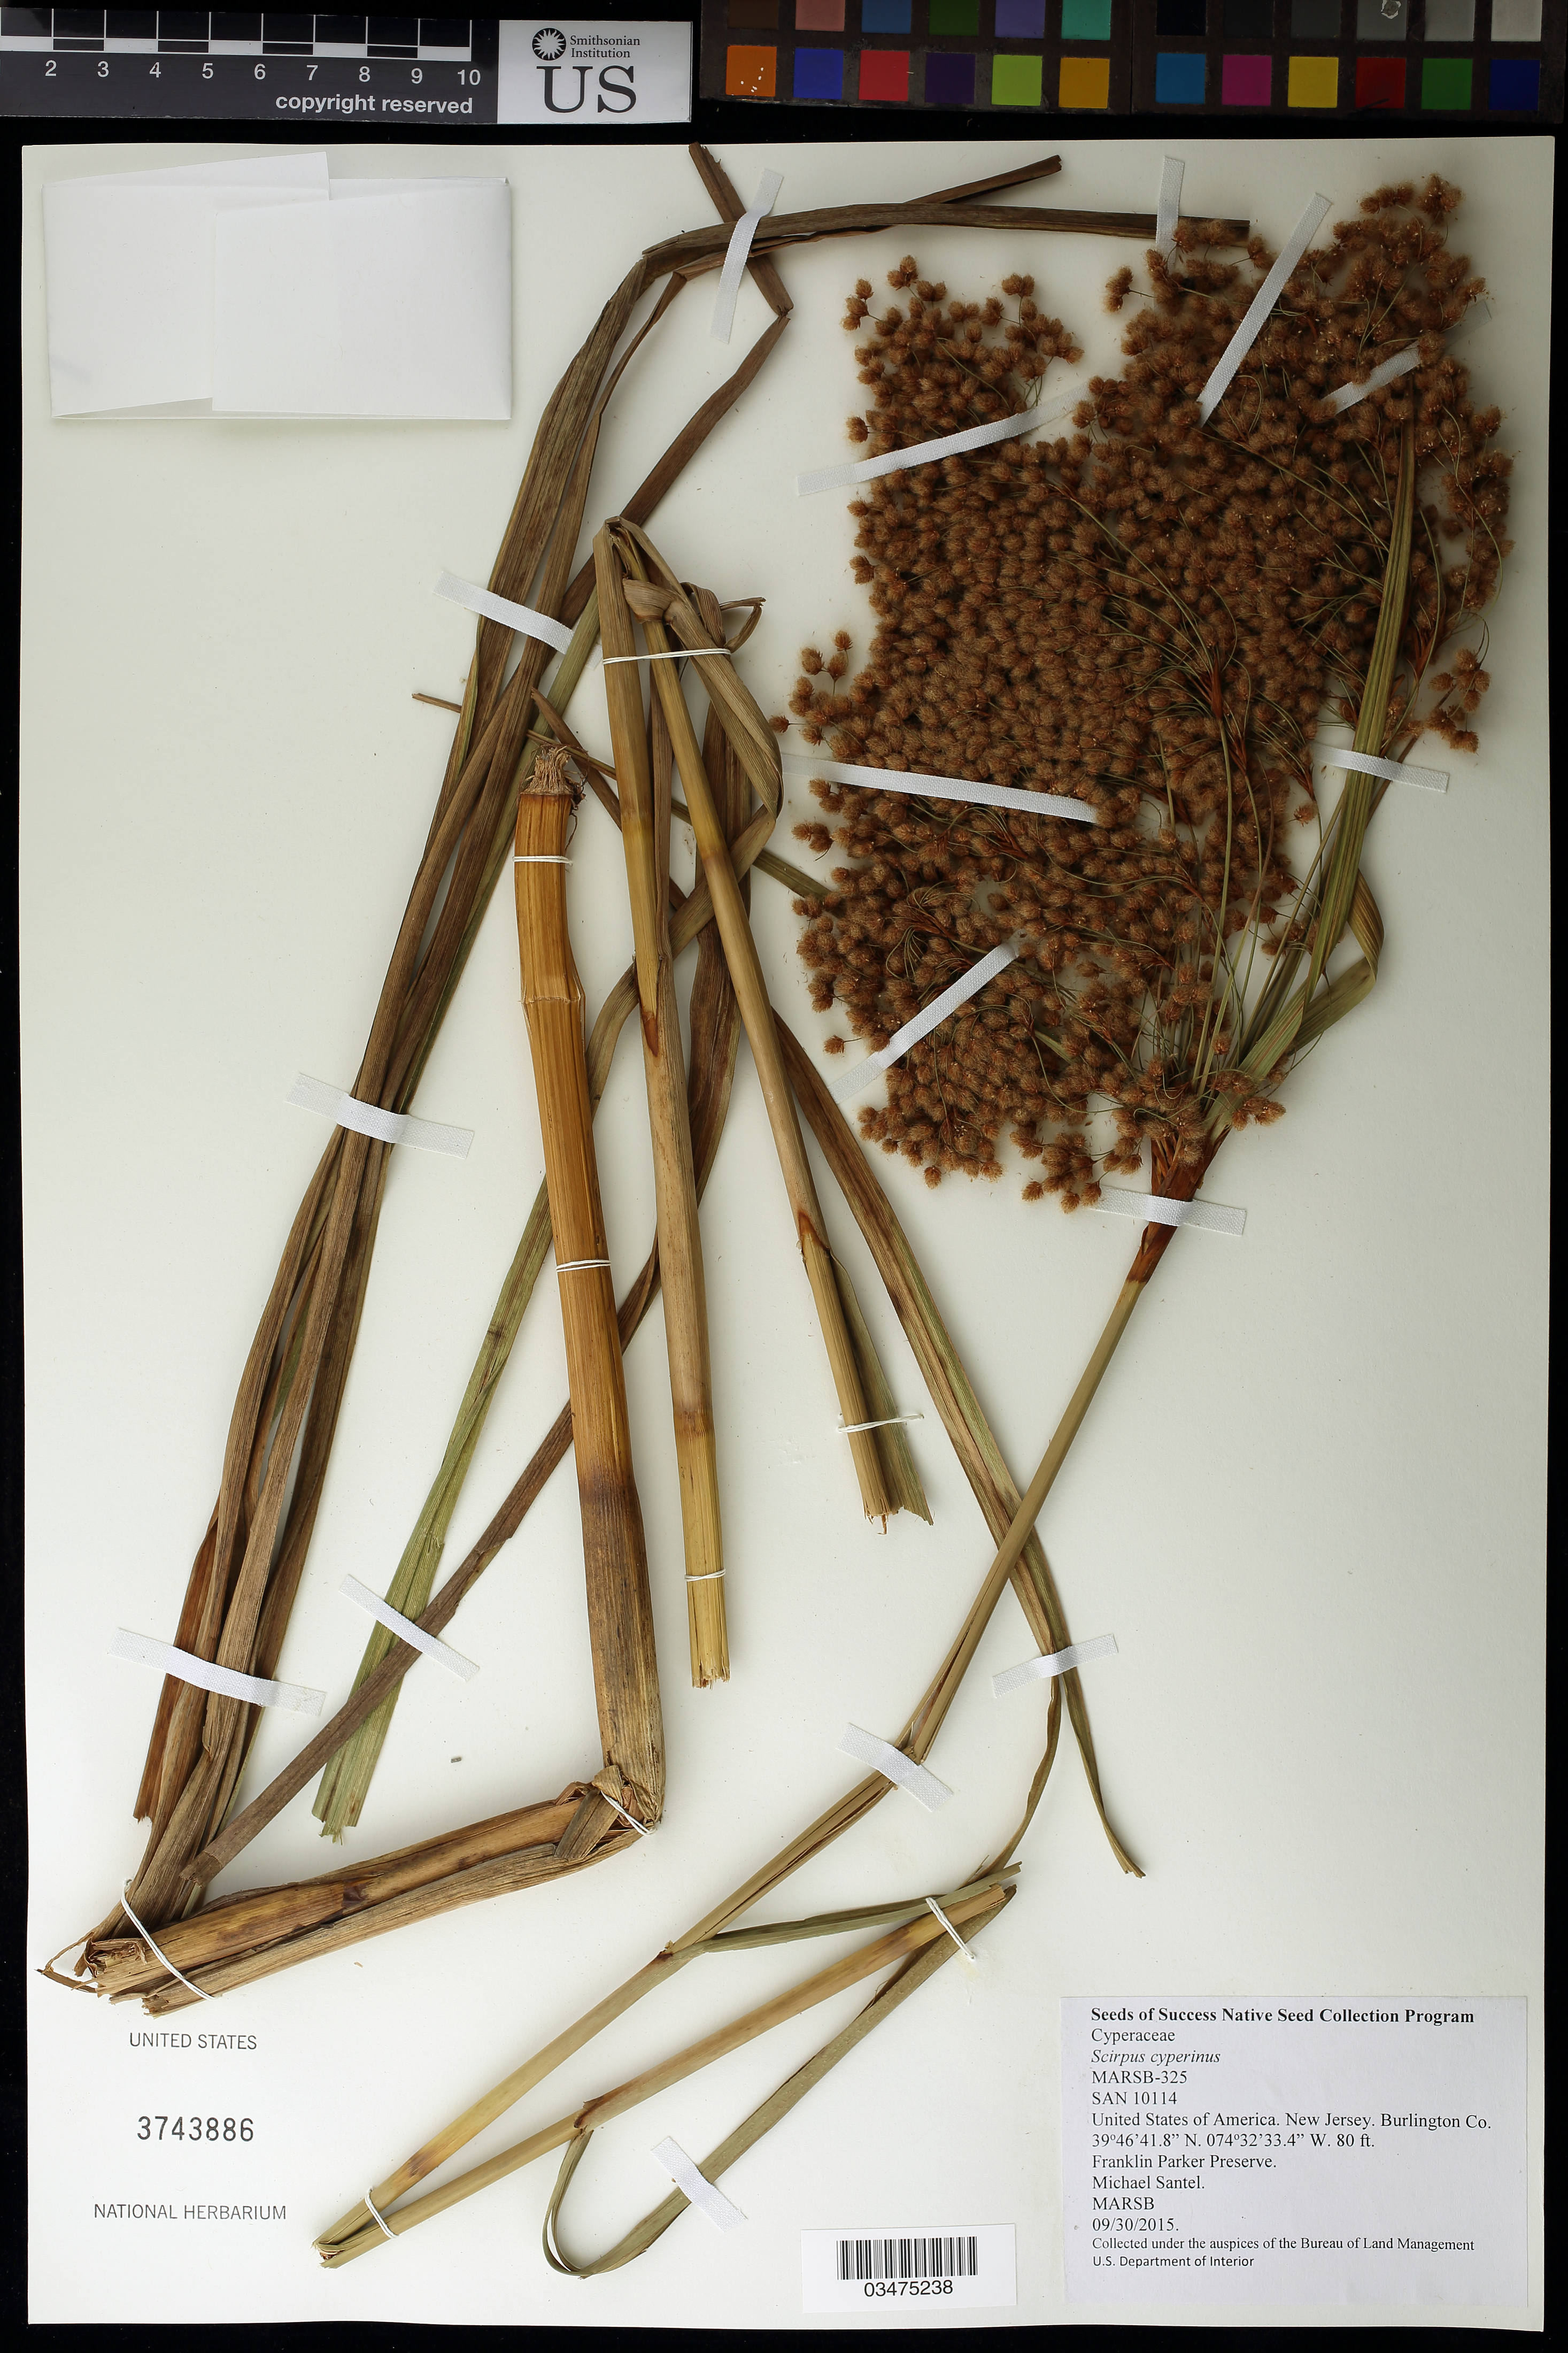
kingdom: Plantae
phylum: Tracheophyta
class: Liliopsida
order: Poales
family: Cyperaceae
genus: Scirpus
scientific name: Scirpus cyperinus (L.) Kunth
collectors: M. Santel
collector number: MARSB-325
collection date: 2015-09-30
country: United States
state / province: New Jersey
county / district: Burlington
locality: Franklin Parker Preserve, Bogs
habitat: Cranberry bog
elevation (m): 24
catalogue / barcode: US 3743886